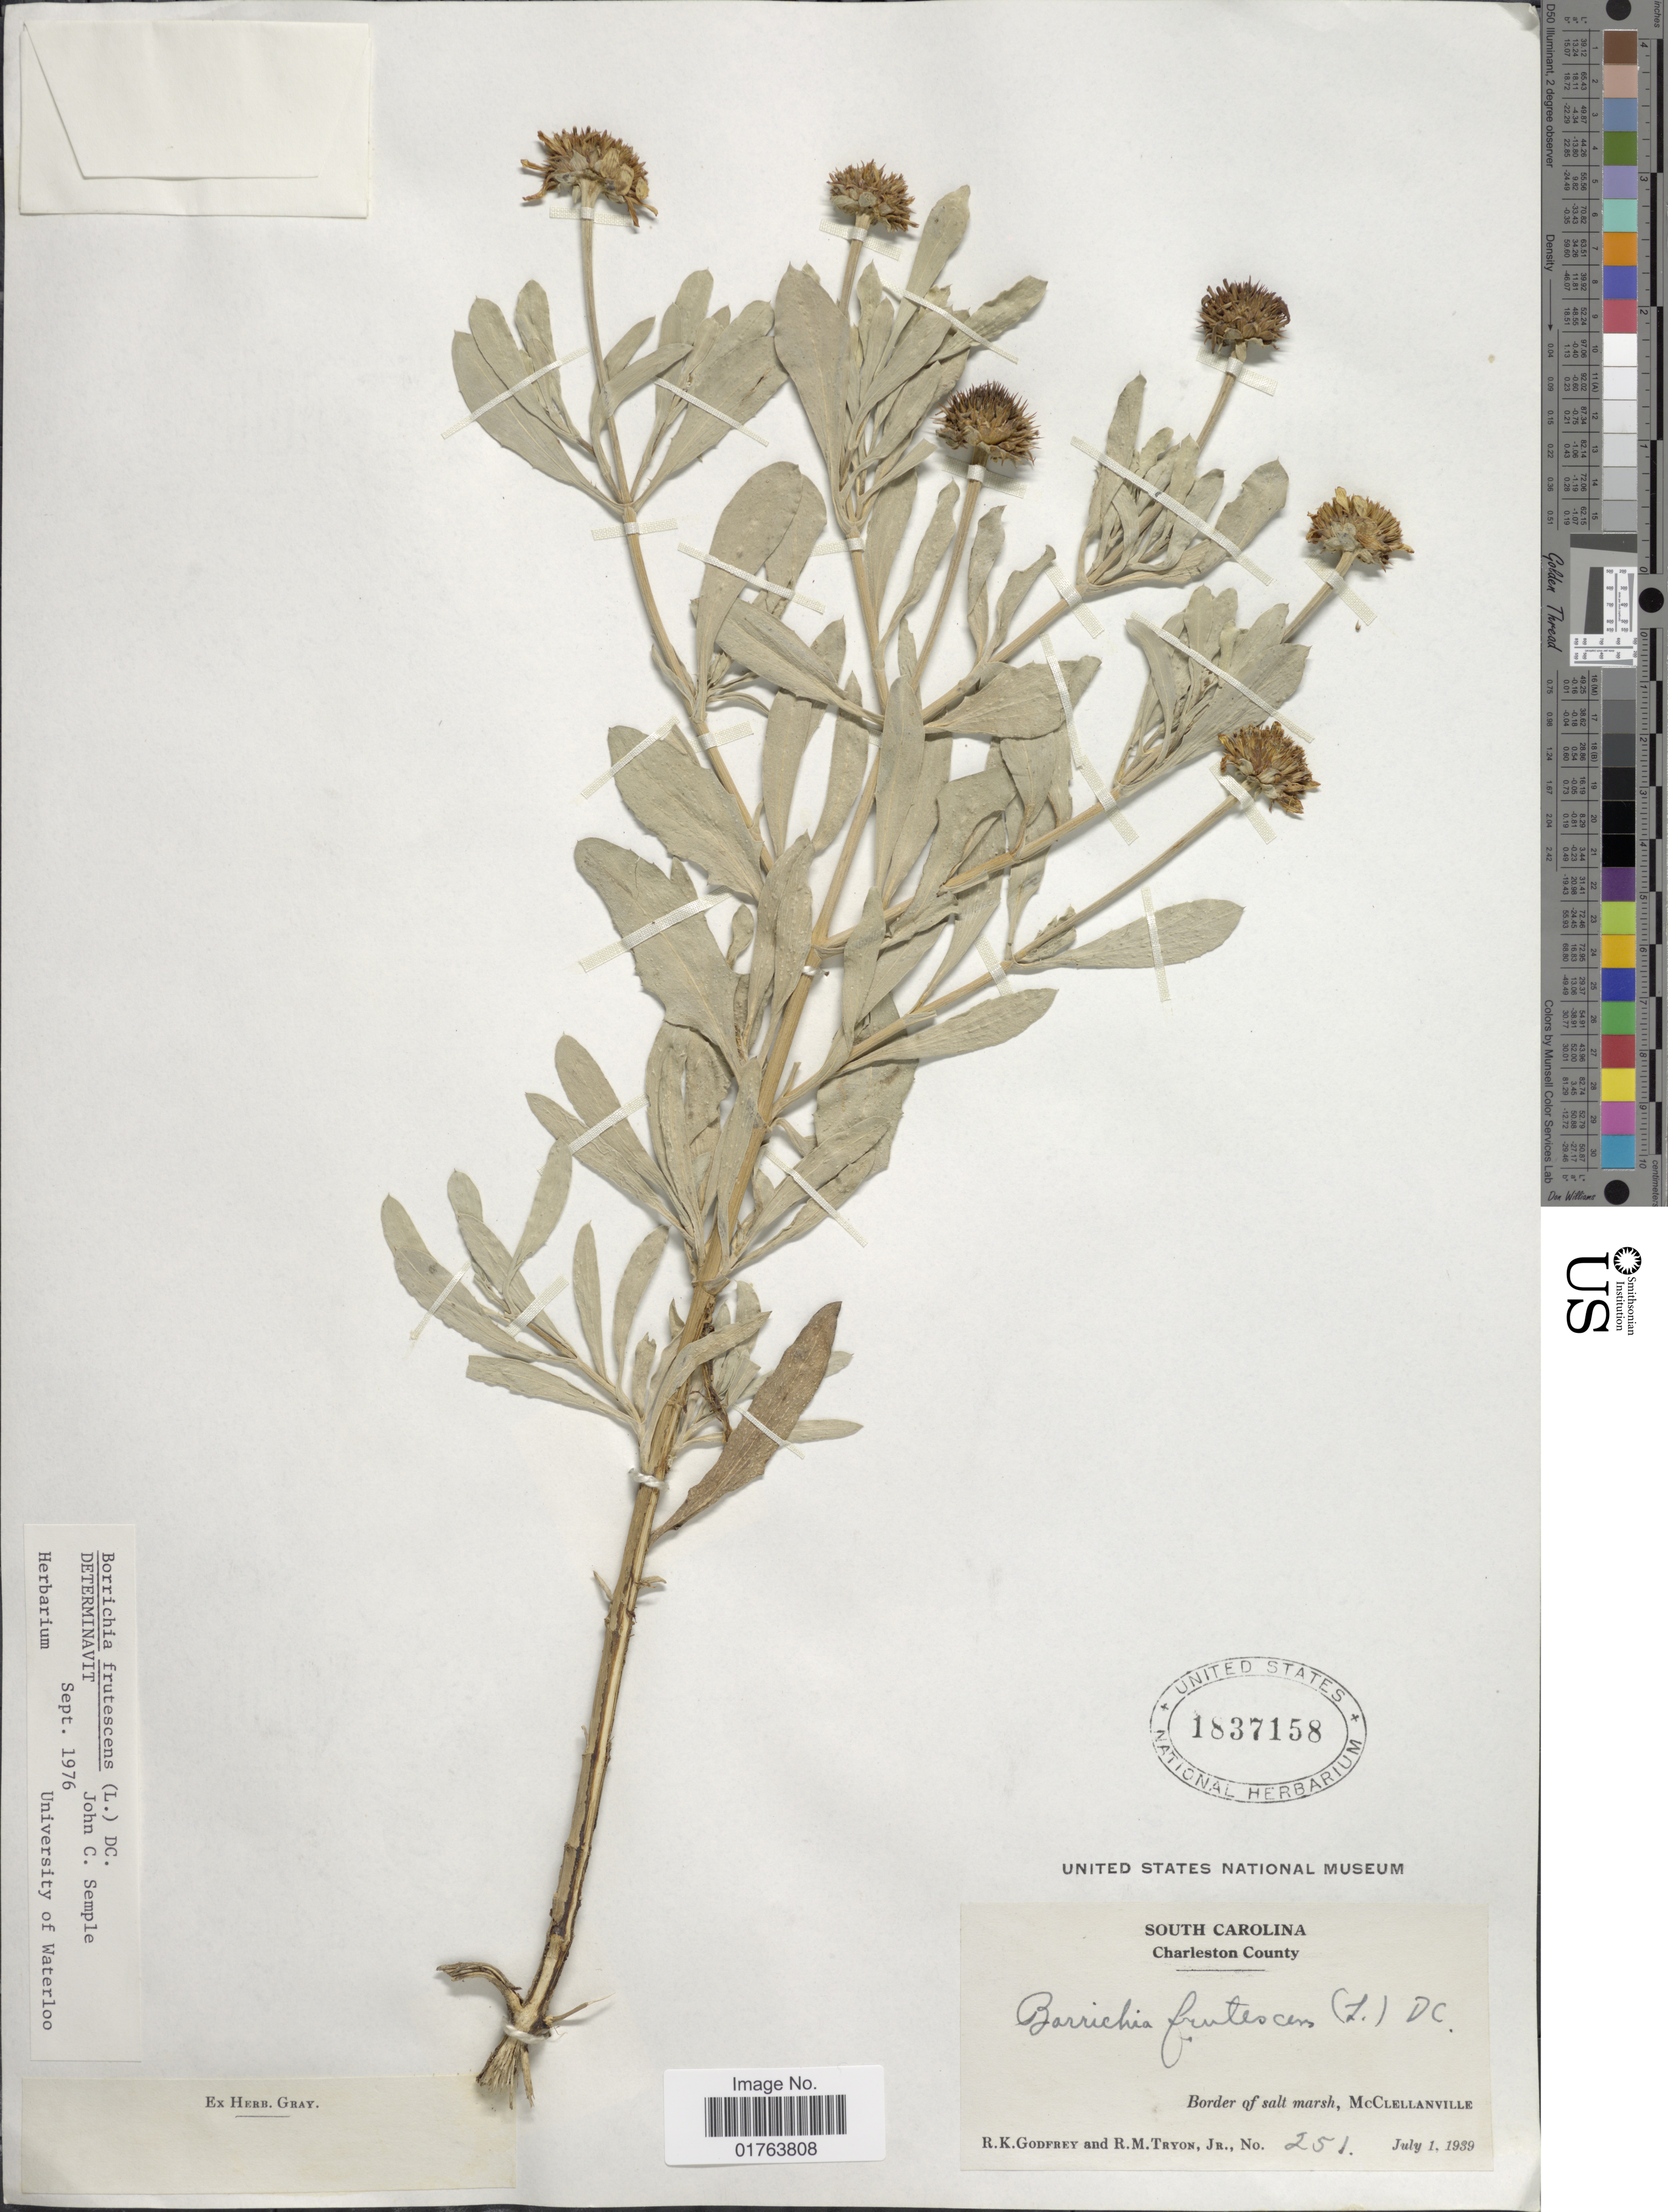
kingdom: Plantae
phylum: Tracheophyta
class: Magnoliopsida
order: Asterales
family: Asteraceae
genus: Borrichia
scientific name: Borrichia frutescens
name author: (L.) DC.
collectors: R. K. Godfrey & R. M. Tryon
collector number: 251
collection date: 1939-07-01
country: United States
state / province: South Carolina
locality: Charleston County, Border of salt marsh, McClellanville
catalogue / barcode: US 1837158